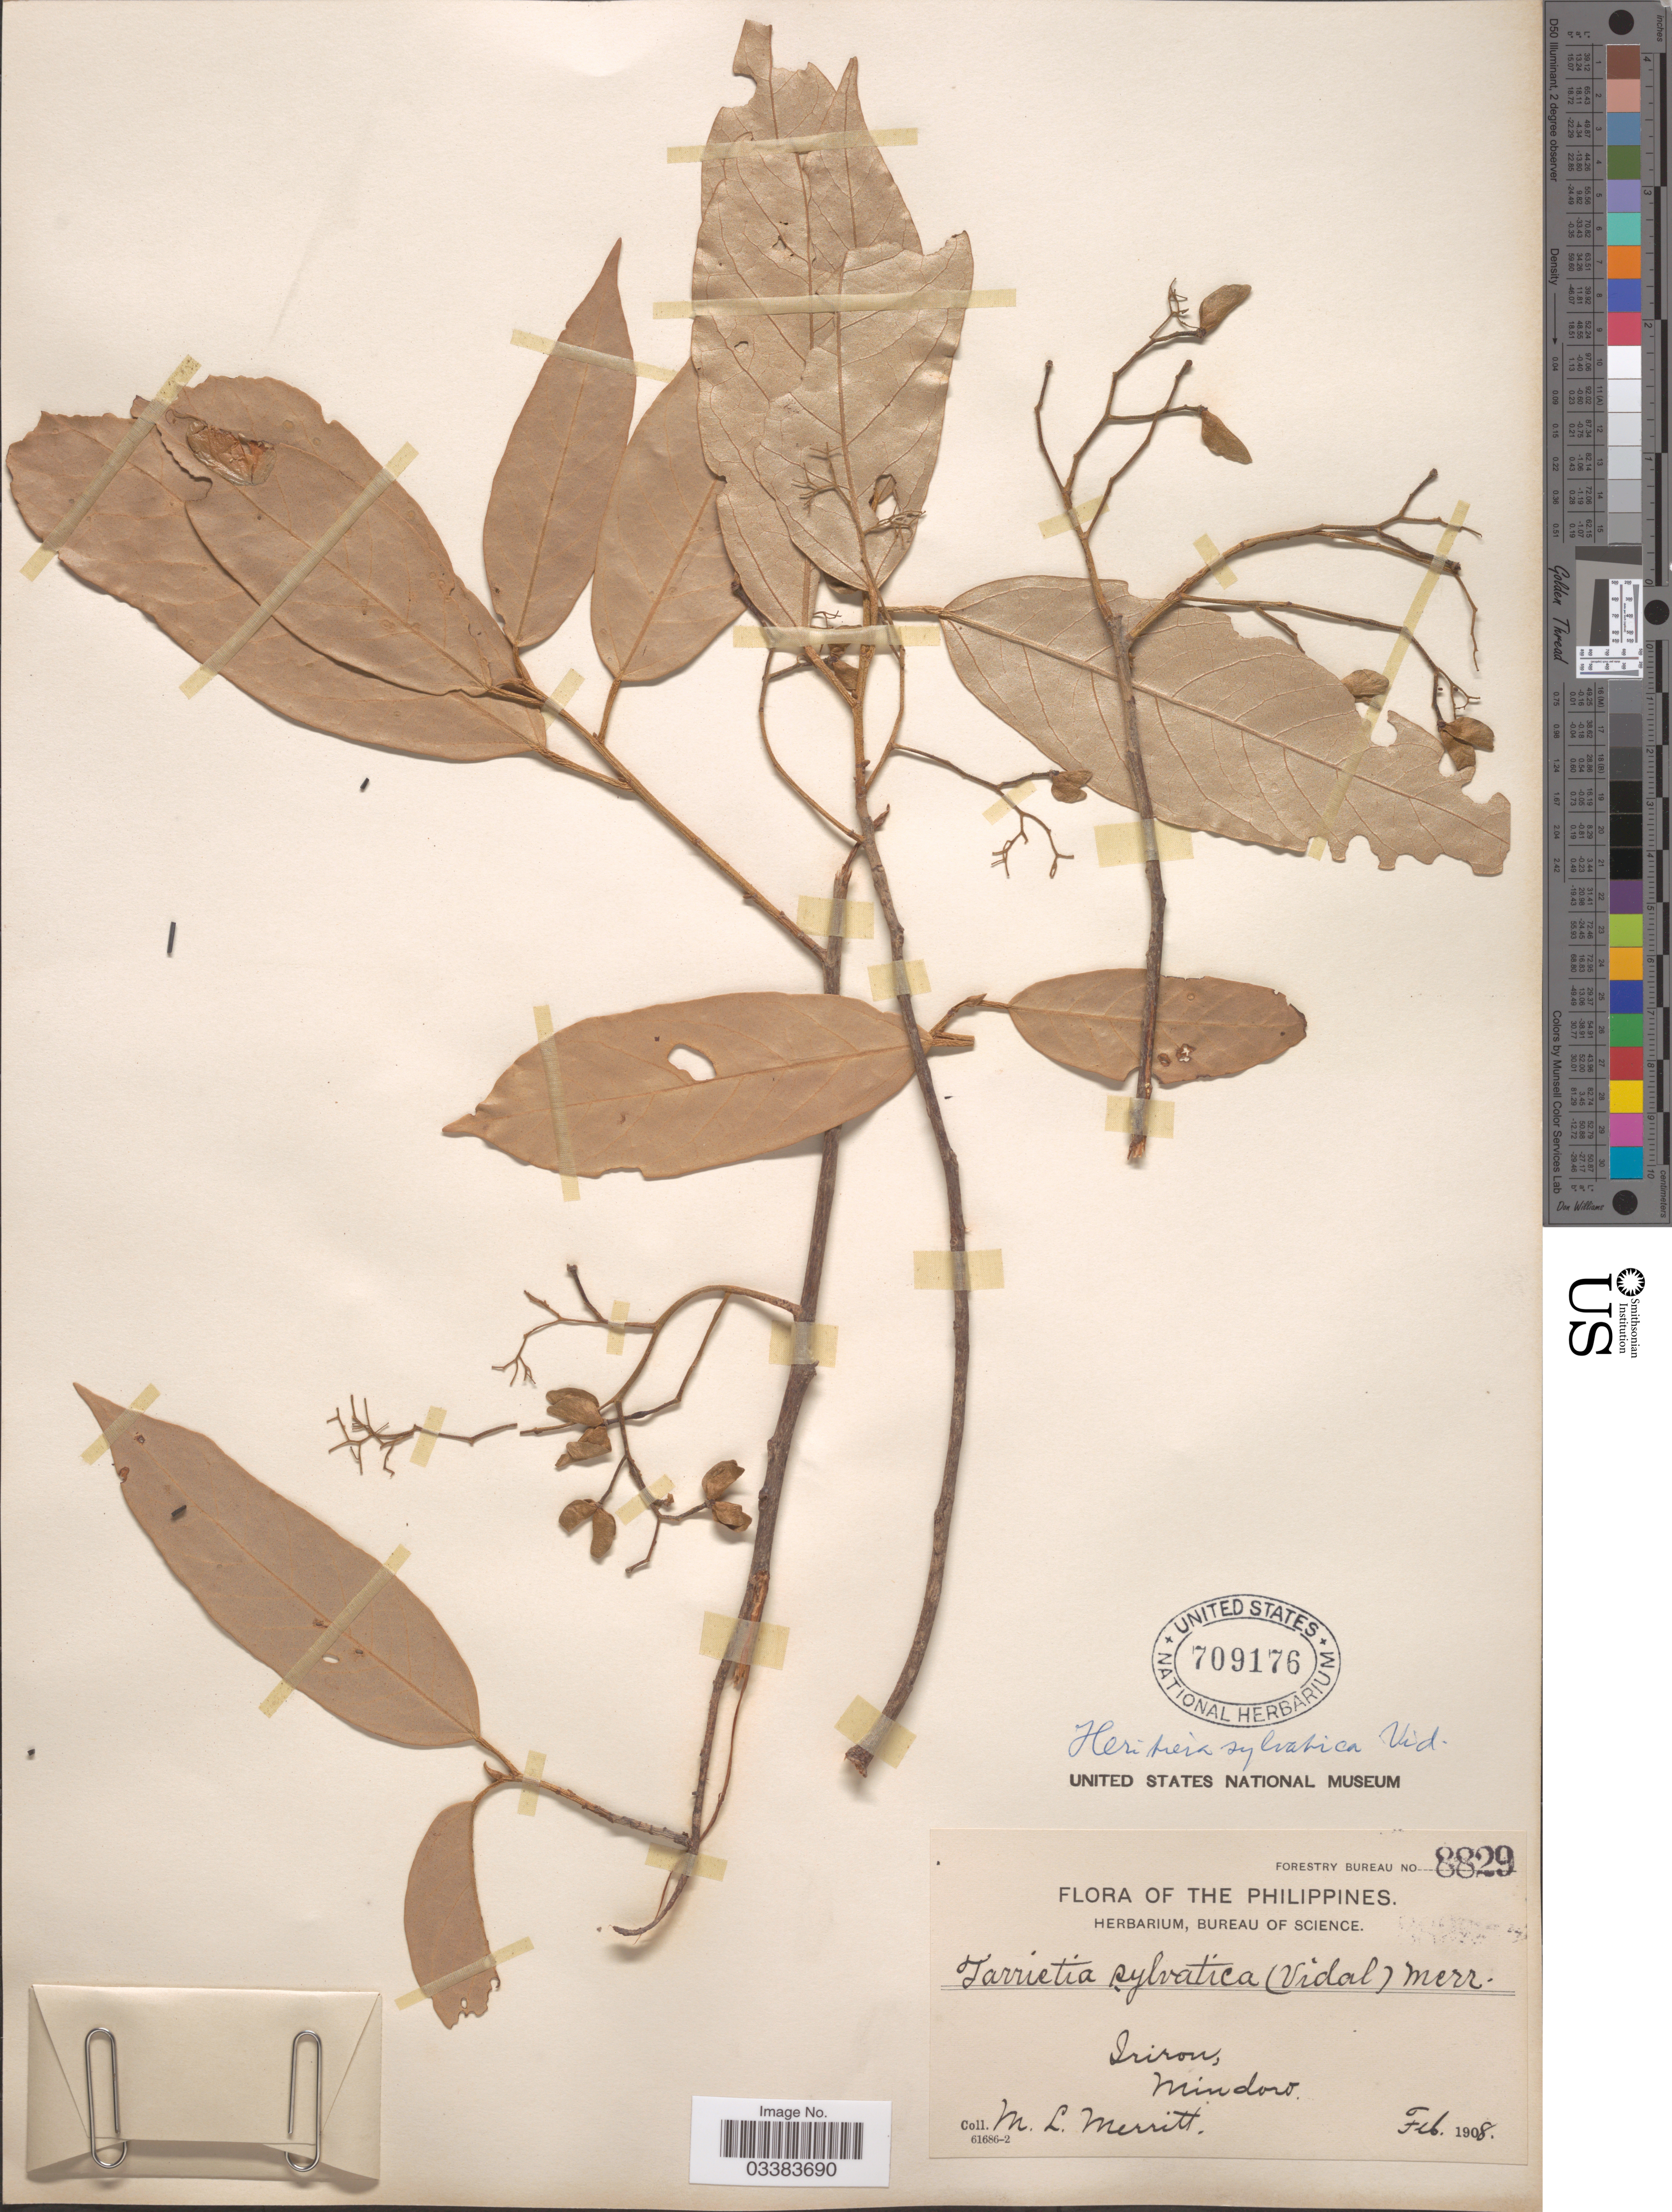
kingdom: Plantae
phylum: Tracheophyta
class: Magnoliopsida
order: Malvales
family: Malvaceae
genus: Heritiera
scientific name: Heritiera sylvatica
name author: S. Vidal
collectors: M. L. Merritt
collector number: Forestry Bureau 8829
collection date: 1908-02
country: Philippines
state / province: Mimaropa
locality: Triron , Mindoro.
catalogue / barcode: US 709176